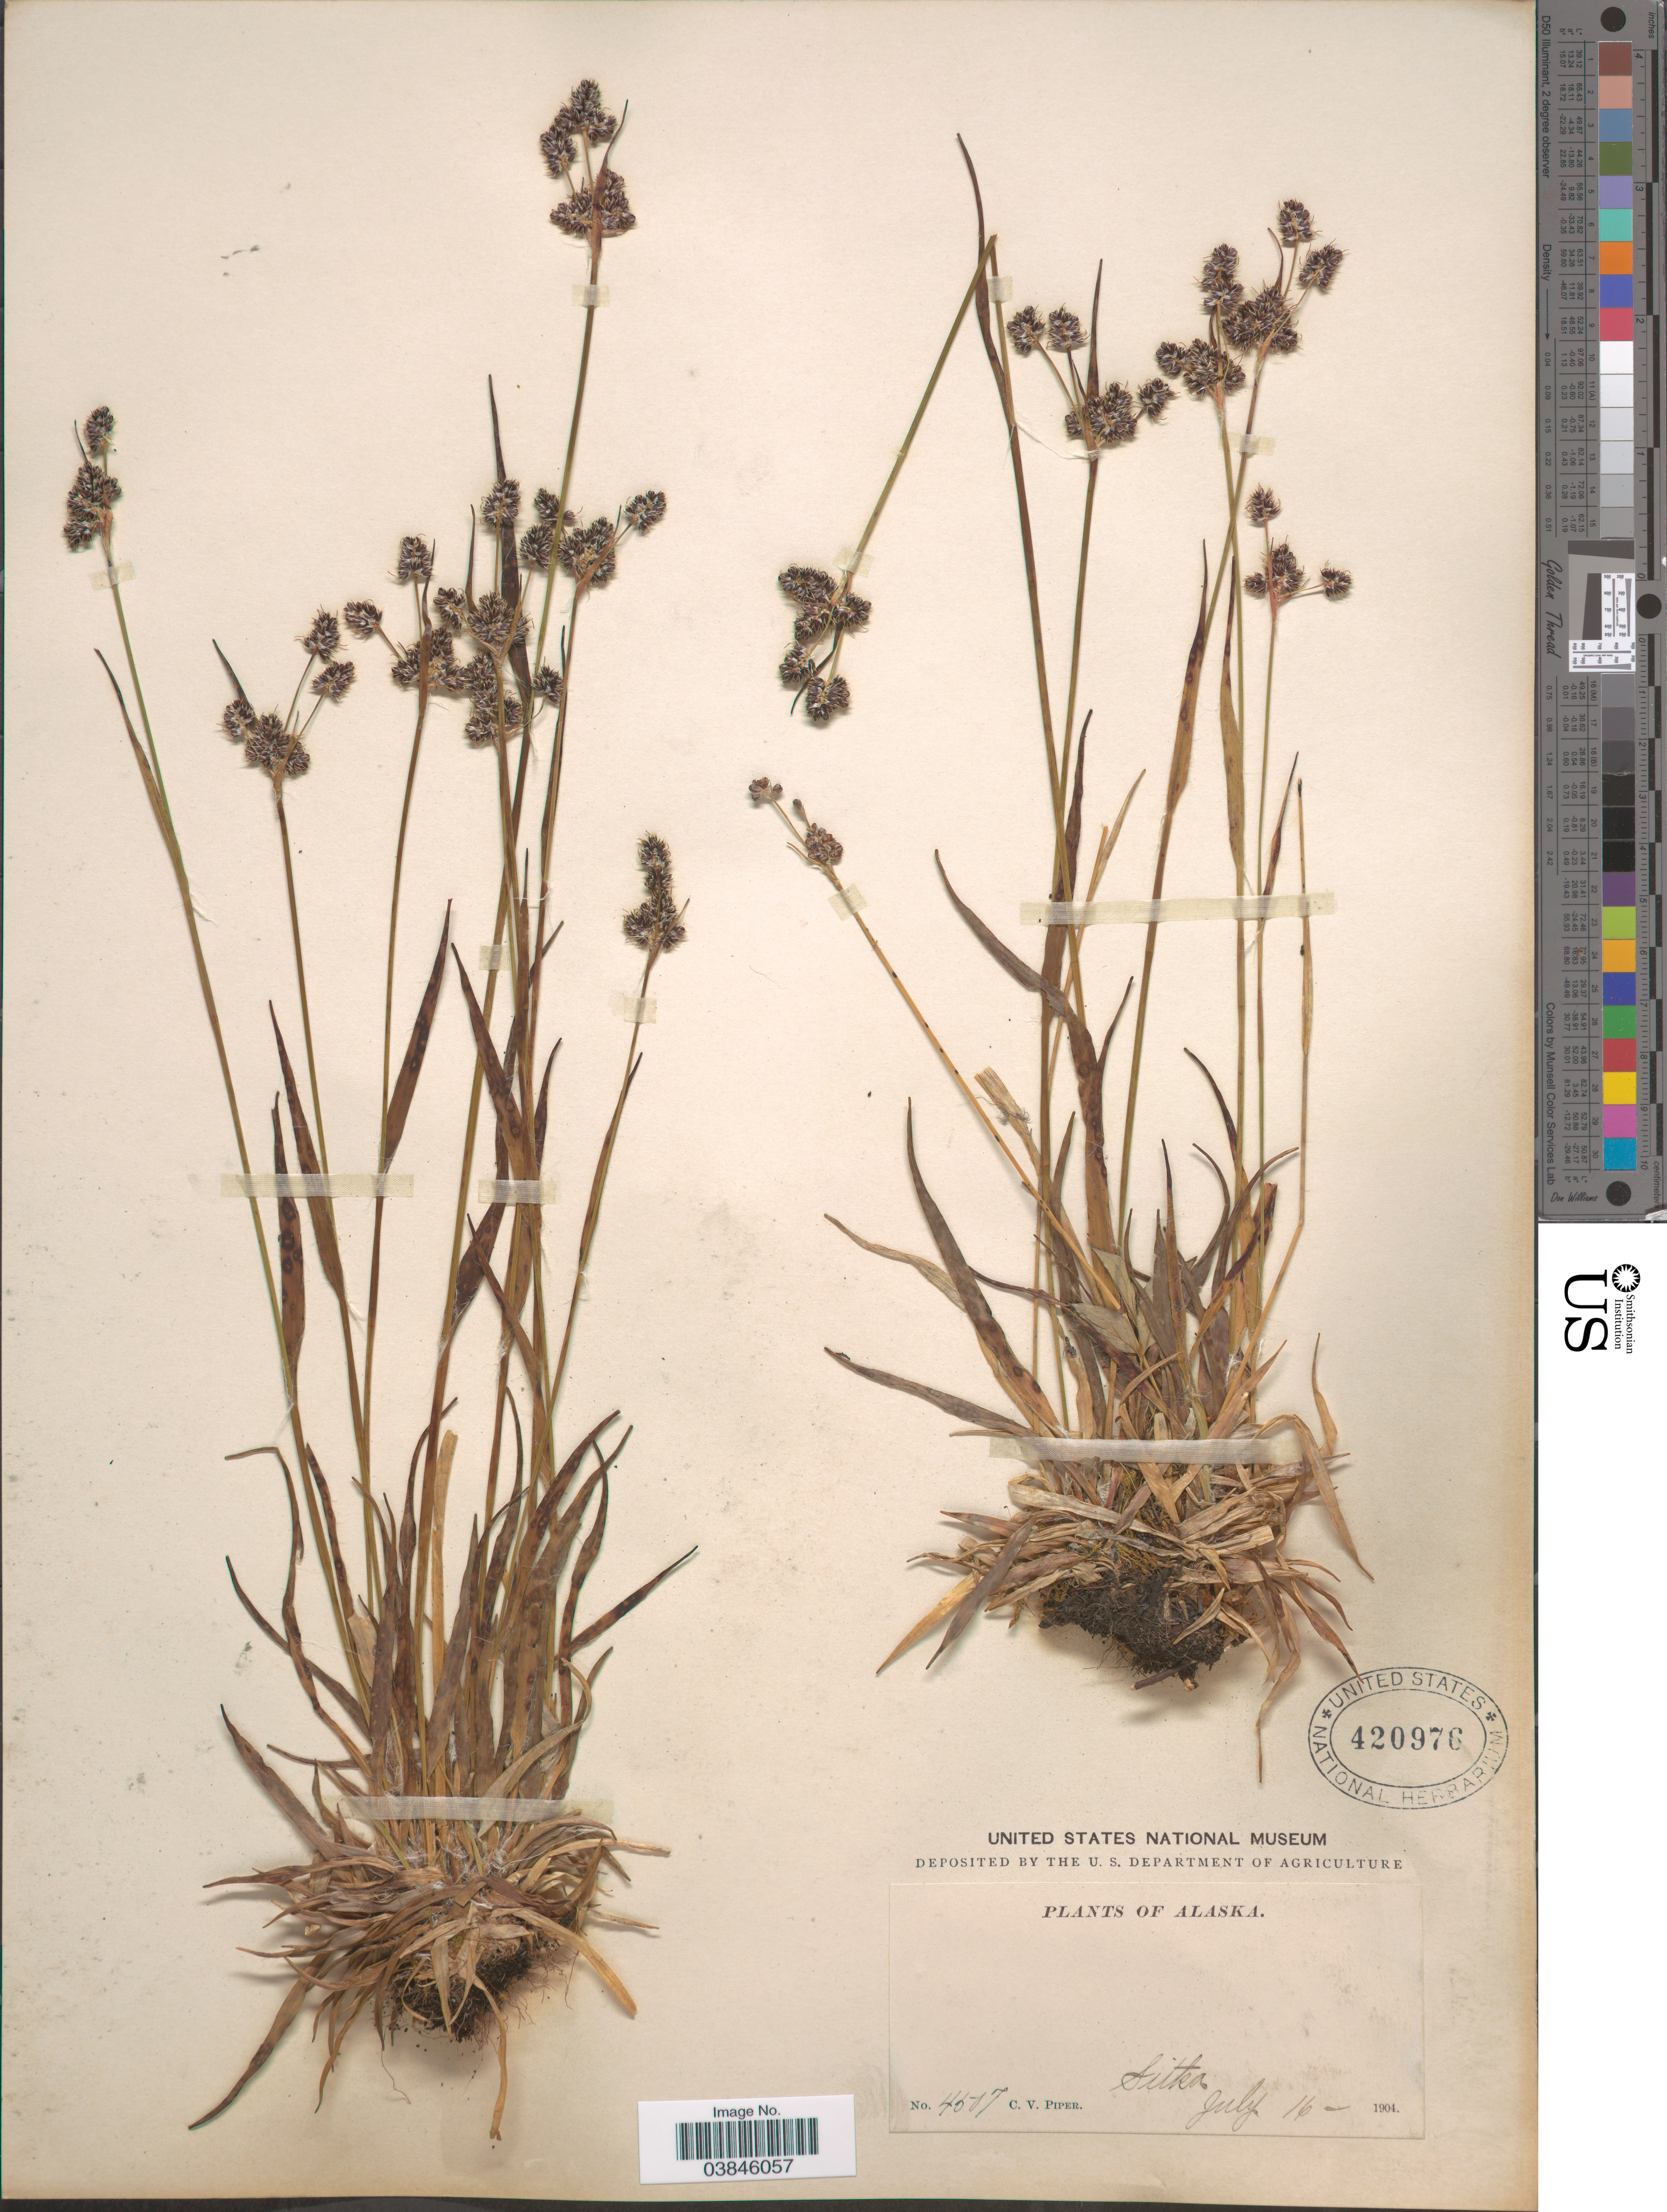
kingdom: Plantae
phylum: Tracheophyta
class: Liliopsida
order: Poales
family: Juncaceae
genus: Luzula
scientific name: Luzula multiflora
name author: (Ehrh.) Lej.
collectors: C. V. Piper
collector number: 4507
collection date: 1904-07-16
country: United States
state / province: Alaska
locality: Sitka.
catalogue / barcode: US 420976